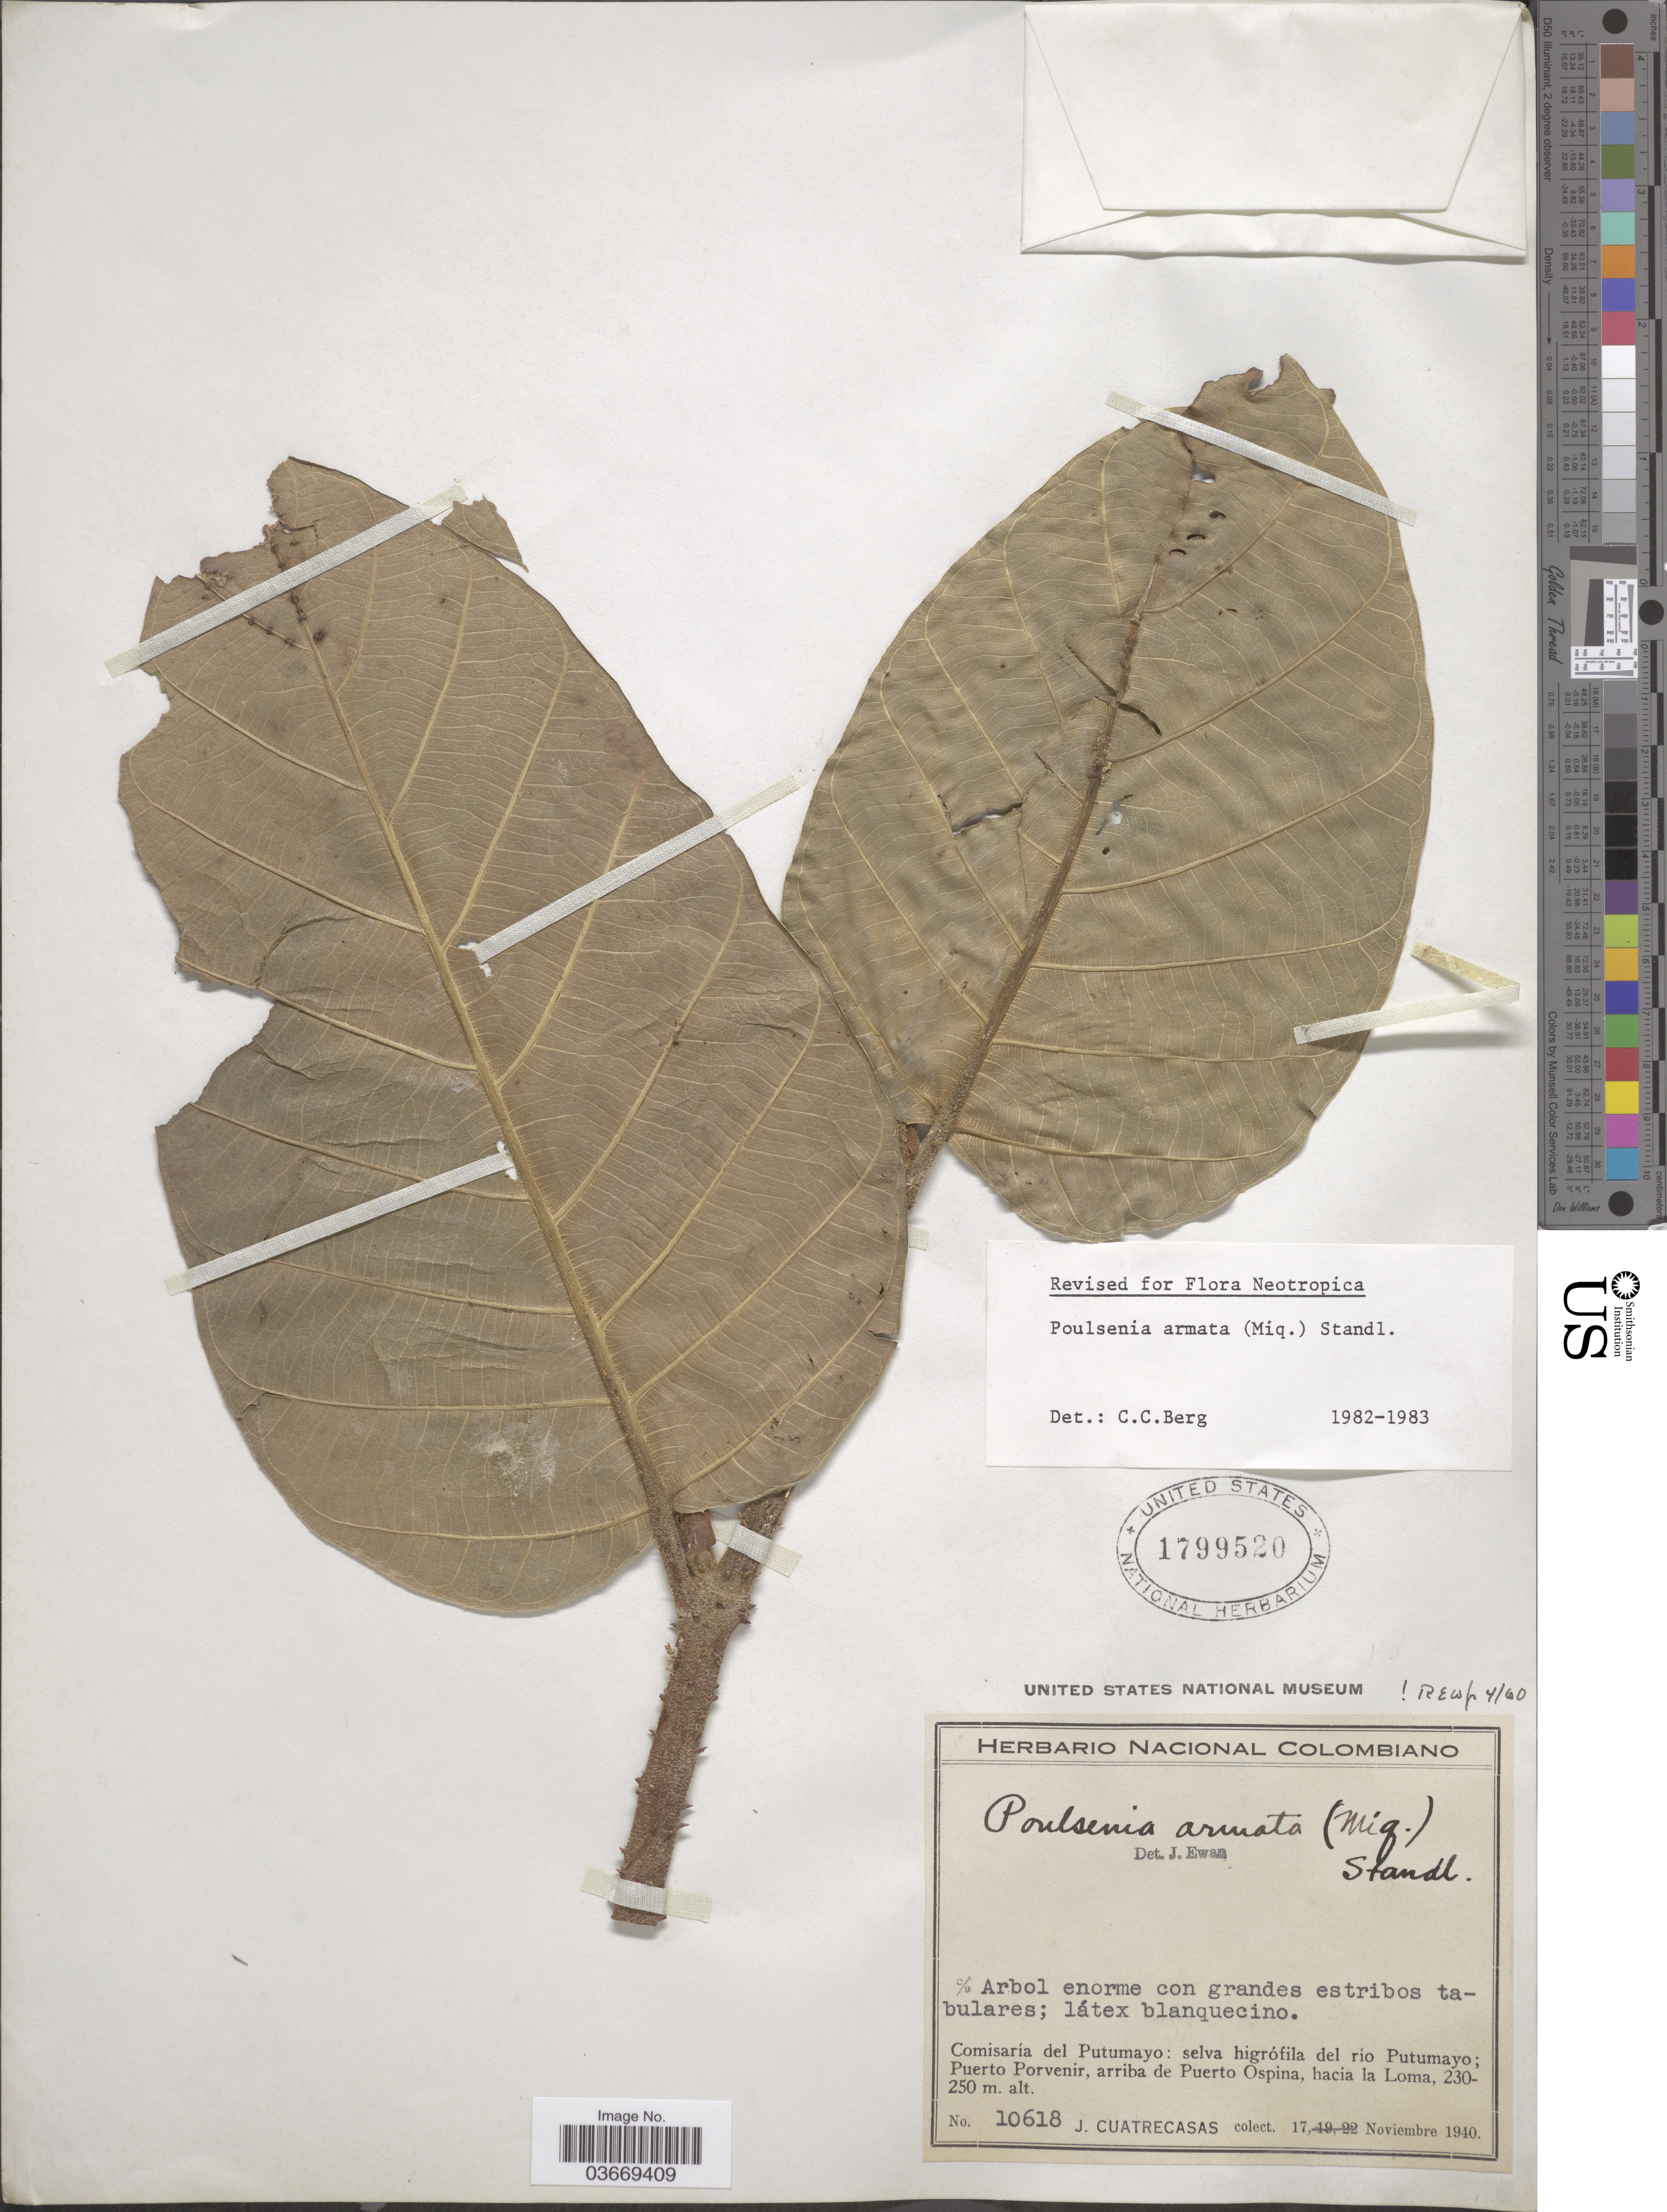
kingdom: Plantae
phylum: Tracheophyta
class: Magnoliopsida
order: Rosales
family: Moraceae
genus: Poulsenia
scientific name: Poulsenia armata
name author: (Miq.) Standl.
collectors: J. Cuatrecasas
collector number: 10618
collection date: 1940-11-17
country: Colombia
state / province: Putumayo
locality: Comisaría del Putumayo: selva higrófila del río Putumayo; Puerto Porvenir, arriba de Puerto Ospina, hacia la Loma.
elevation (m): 230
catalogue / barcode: US 1799520